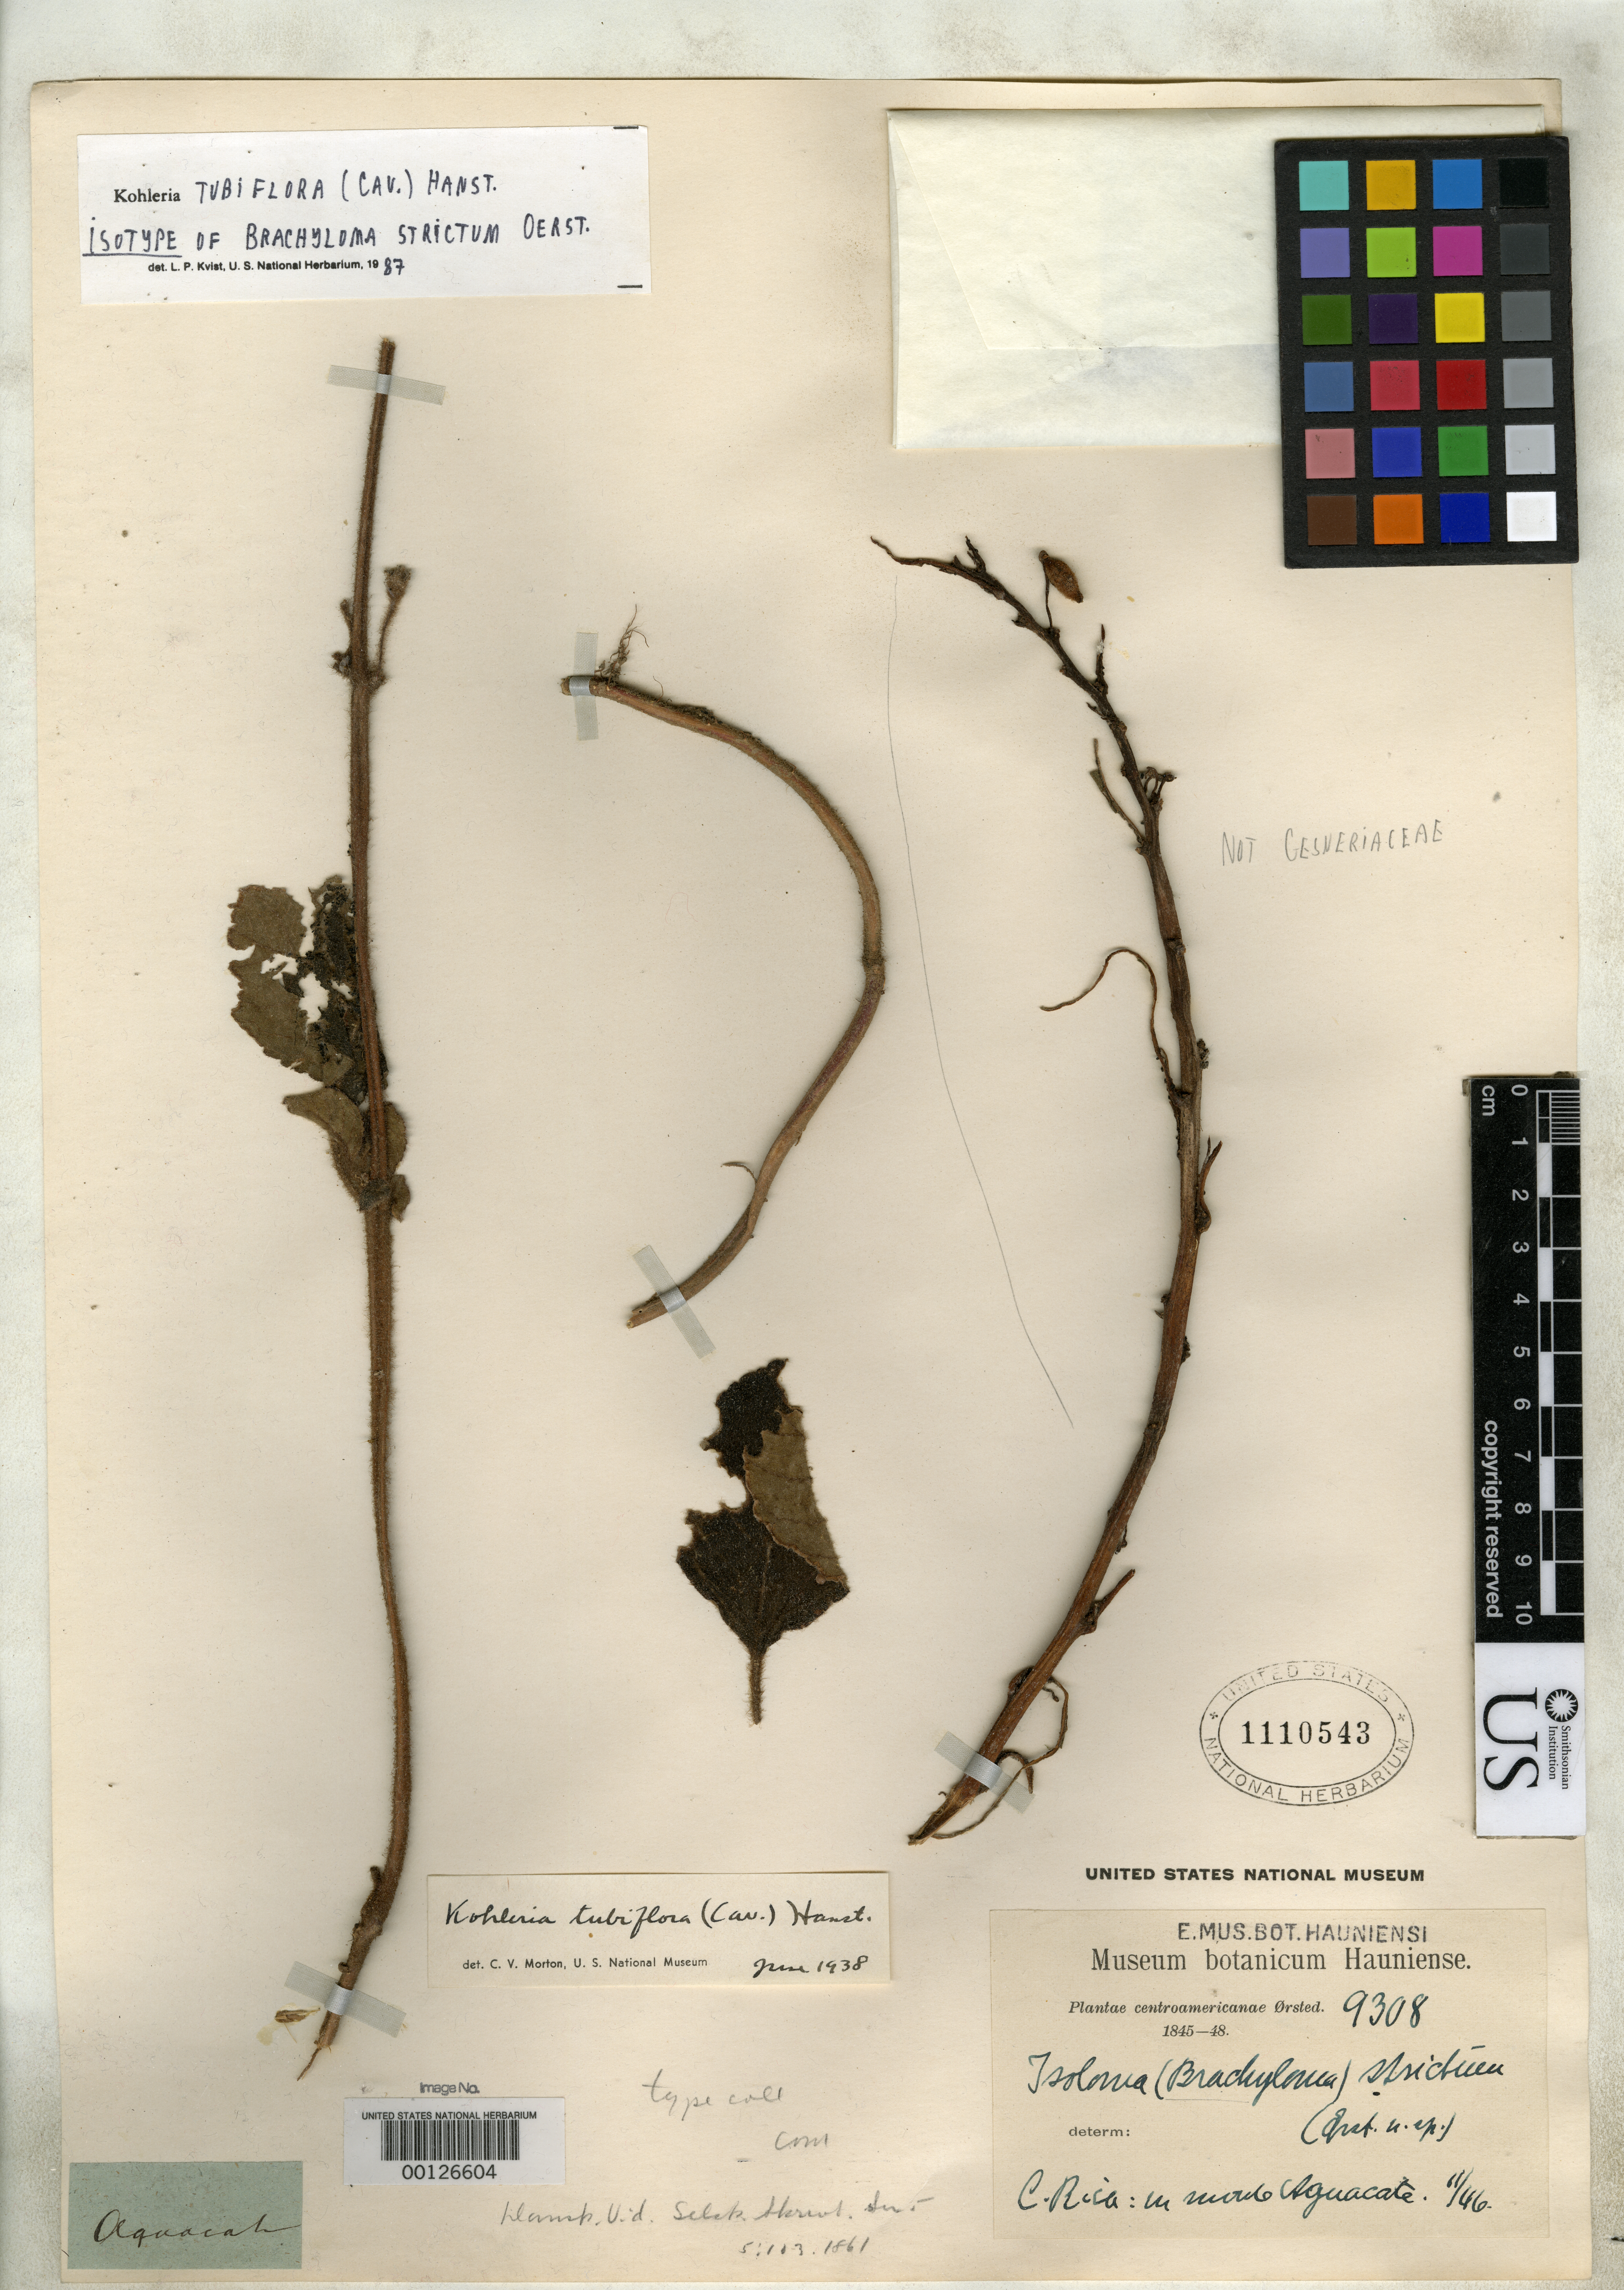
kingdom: Plantae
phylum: Tracheophyta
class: Magnoliopsida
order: Lamiales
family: Gesneriaceae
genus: Brachyloma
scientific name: Brachyloma strictum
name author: Oerst.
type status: Type Material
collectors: A. S. Oersted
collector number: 9308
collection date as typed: Nov 1846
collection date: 1846-11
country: Costa Rica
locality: Mt. Aguacate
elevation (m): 457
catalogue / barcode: US 1110543